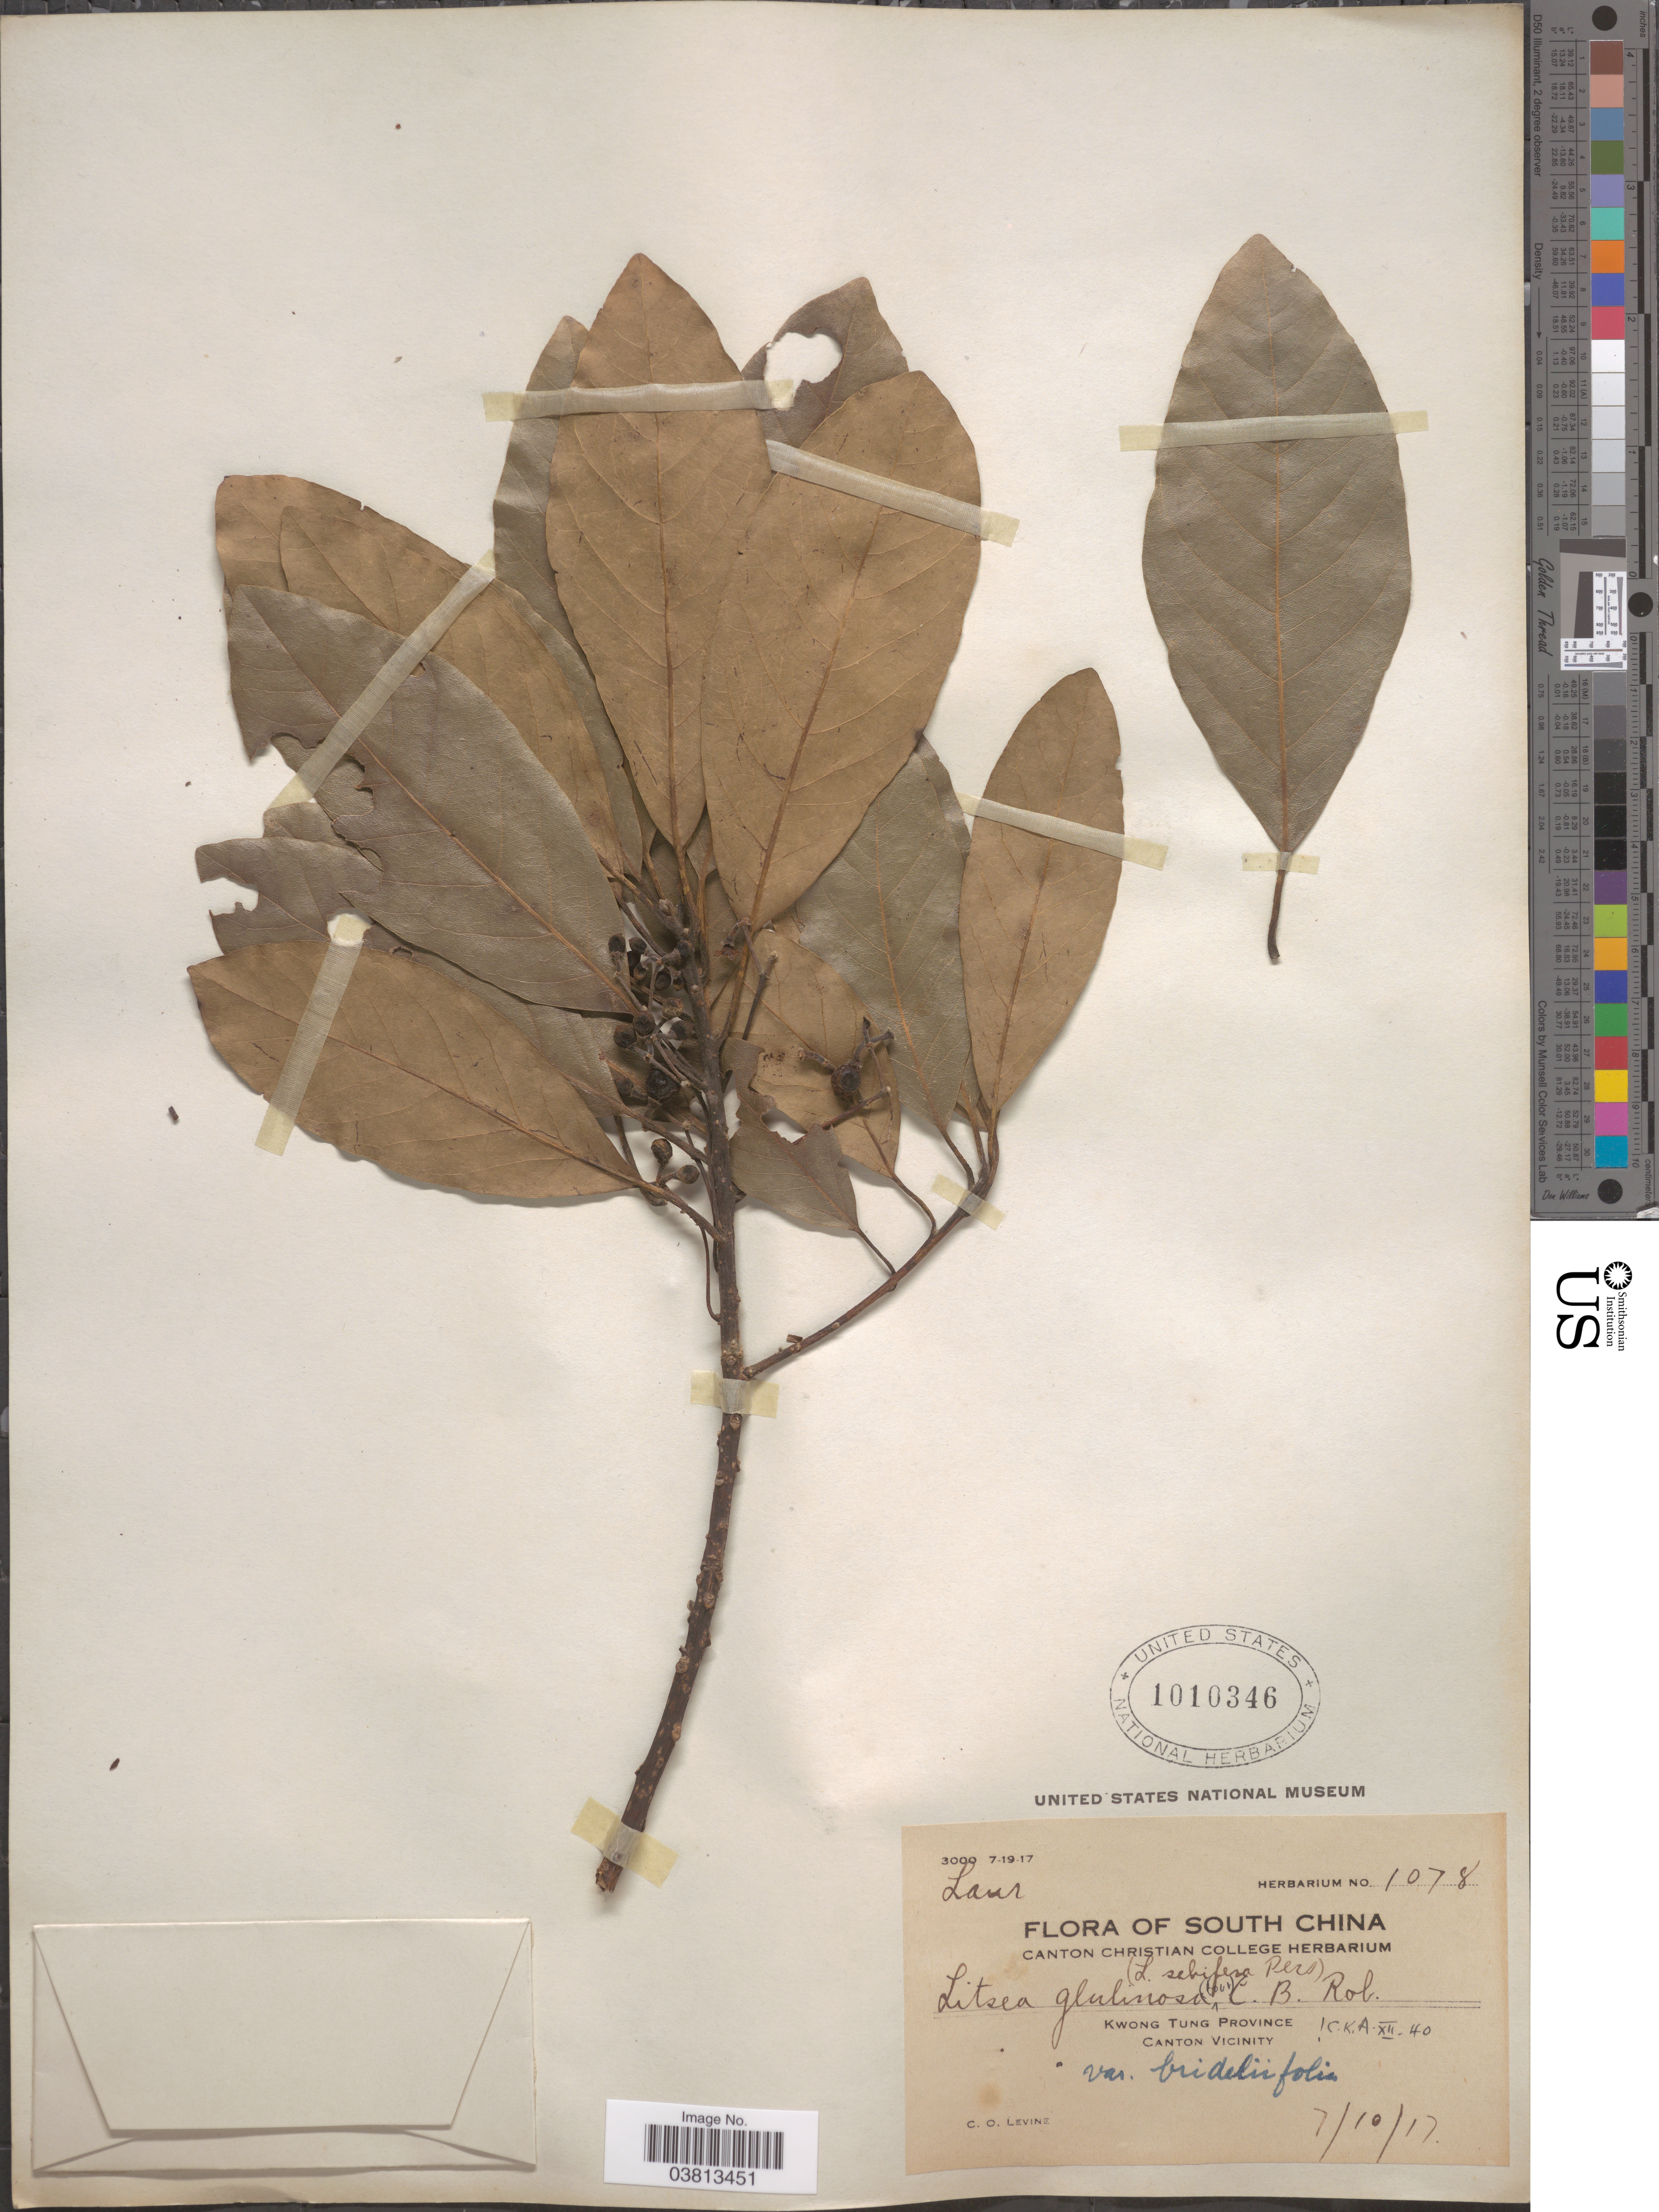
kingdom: Plantae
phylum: Tracheophyta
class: Magnoliopsida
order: Laurales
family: Lauraceae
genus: Litsea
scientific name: Litsea glutinosa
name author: (Lour.) C.B. Rob.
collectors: C. O. Levine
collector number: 1078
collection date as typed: Transcribed d/m/y: 7/10/17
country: China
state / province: Guangdong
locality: South China. Kwong Tung Province, Canton Vicinity.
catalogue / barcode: US 1010346